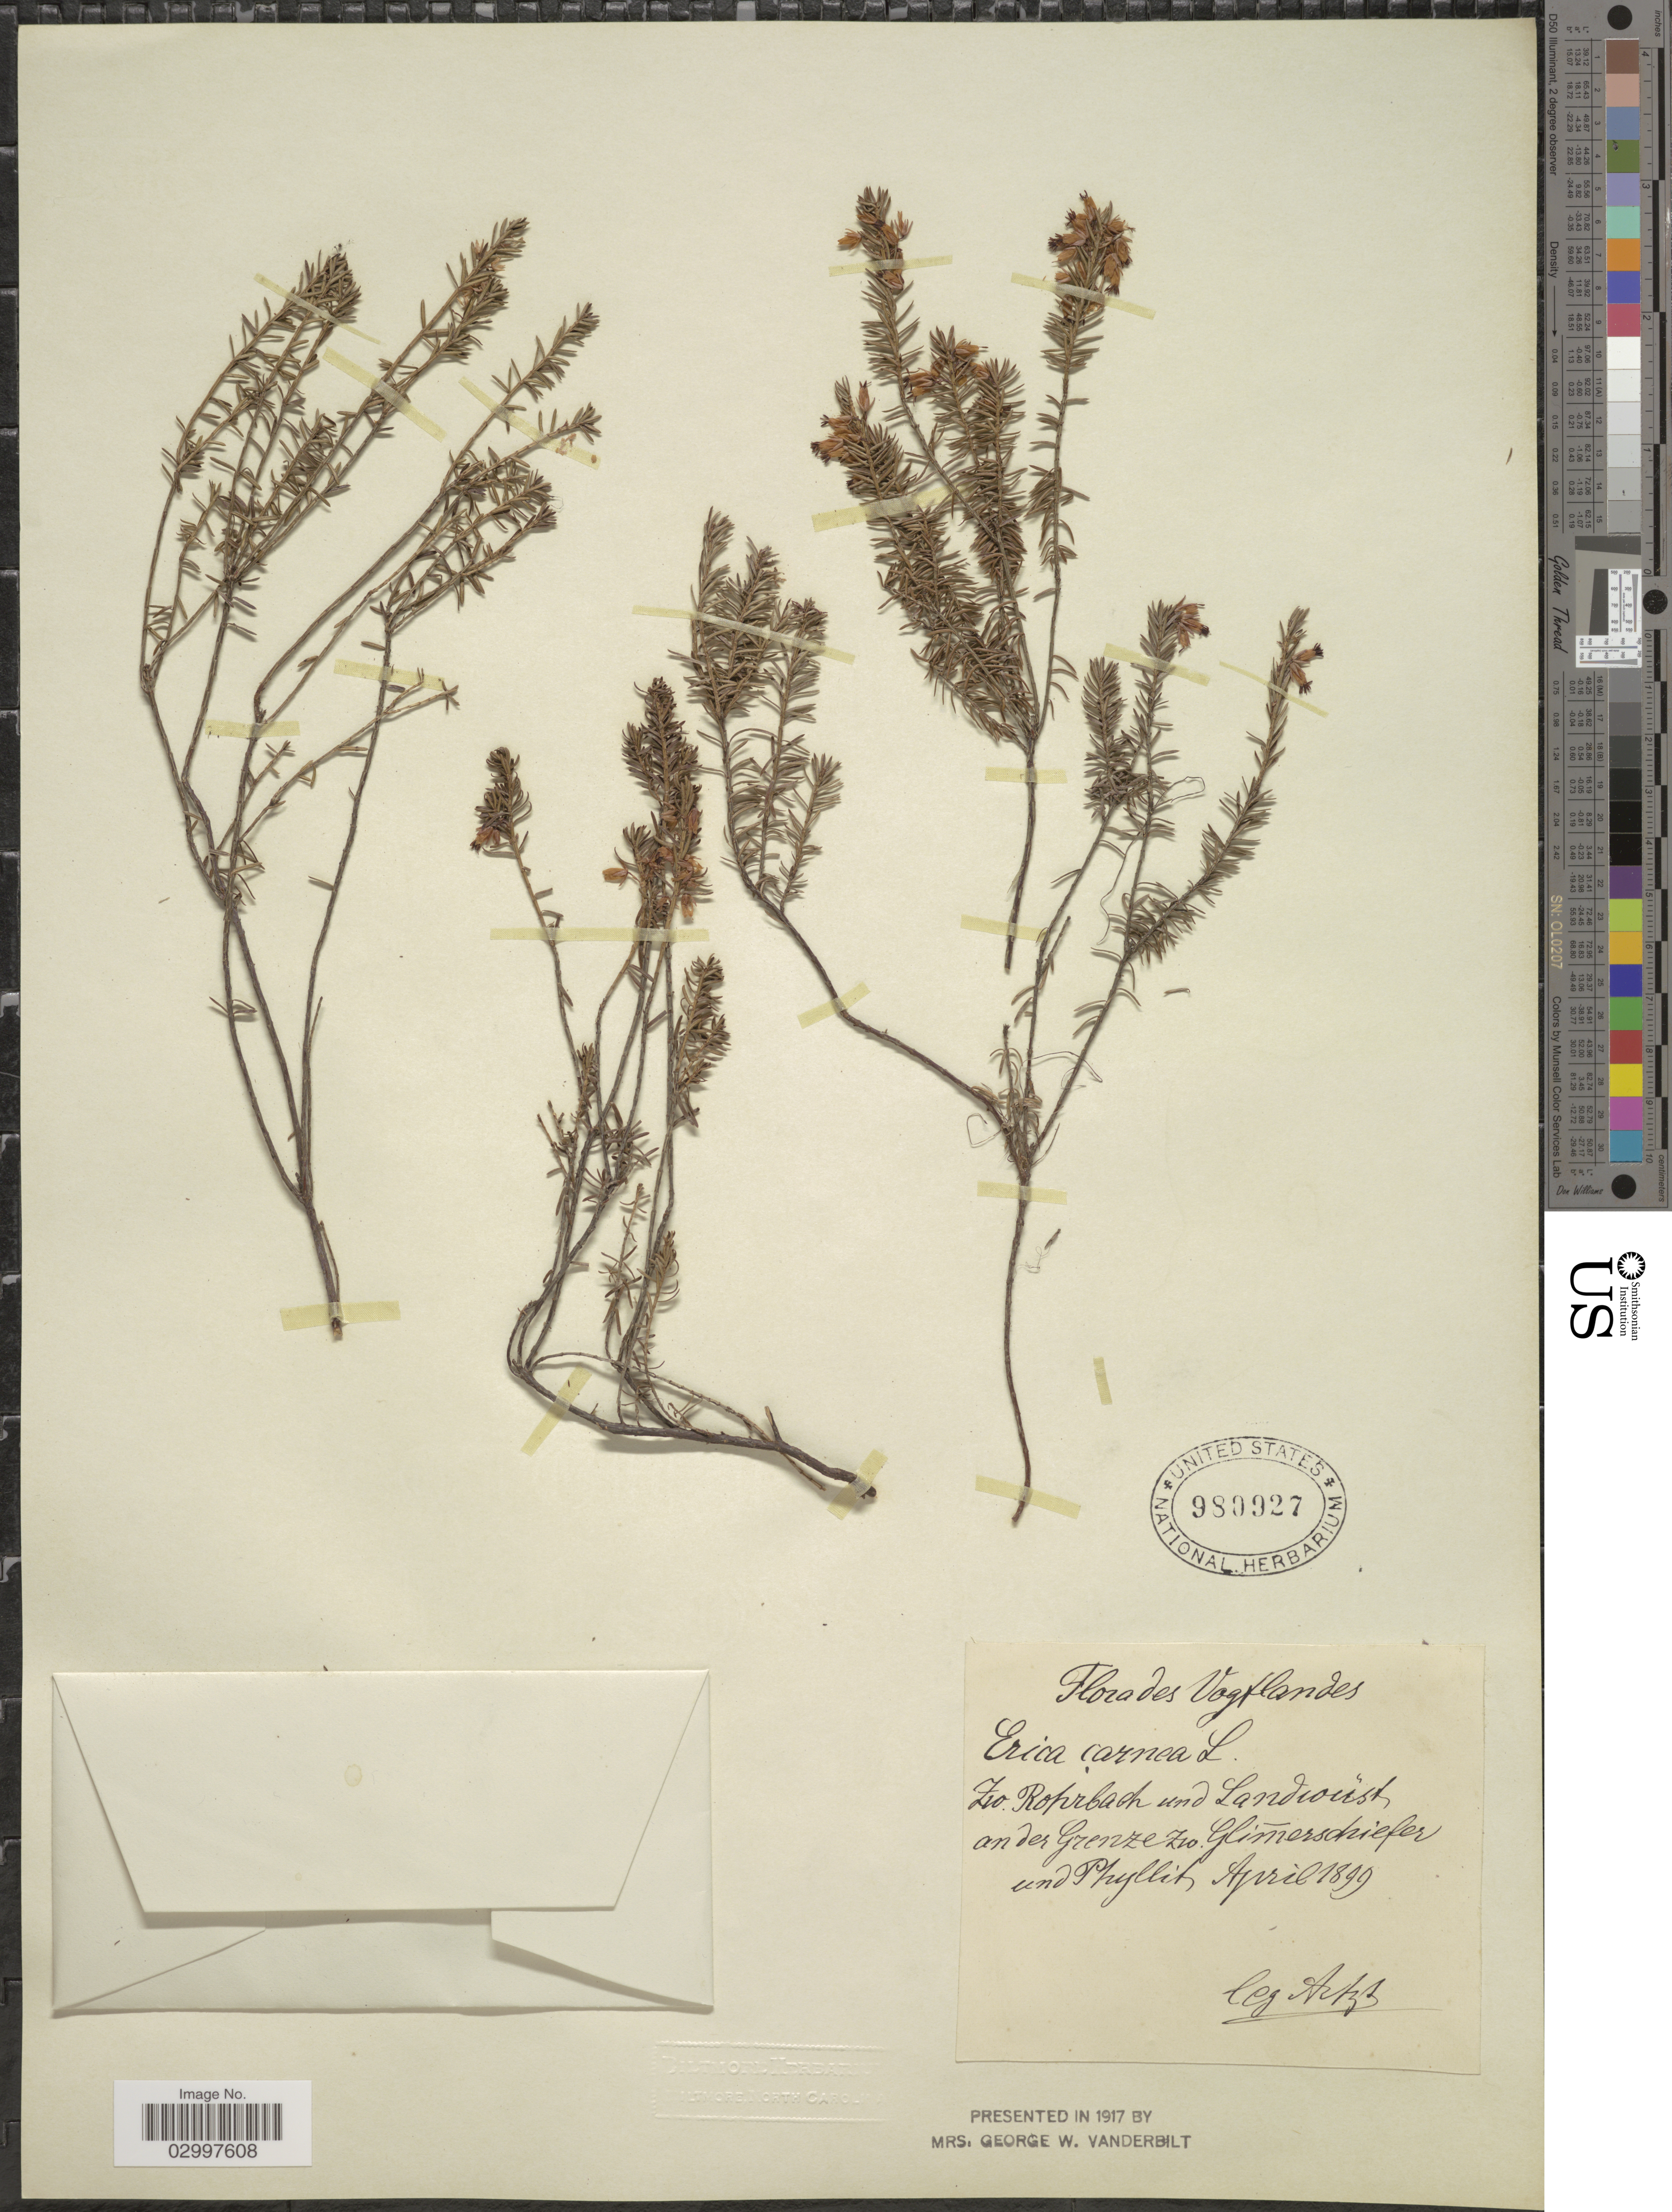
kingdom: Plantae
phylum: Tracheophyta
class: Magnoliopsida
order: Ericales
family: Ericaceae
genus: Erica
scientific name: Erica carnea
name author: L.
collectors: -. Artzt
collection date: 1899-04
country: Germany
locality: Vogtlandes. Zo. Roprbach und Landroust an der Grenze zio Glimesdriefer und Phyllit. [interpreted]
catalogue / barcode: US 980927